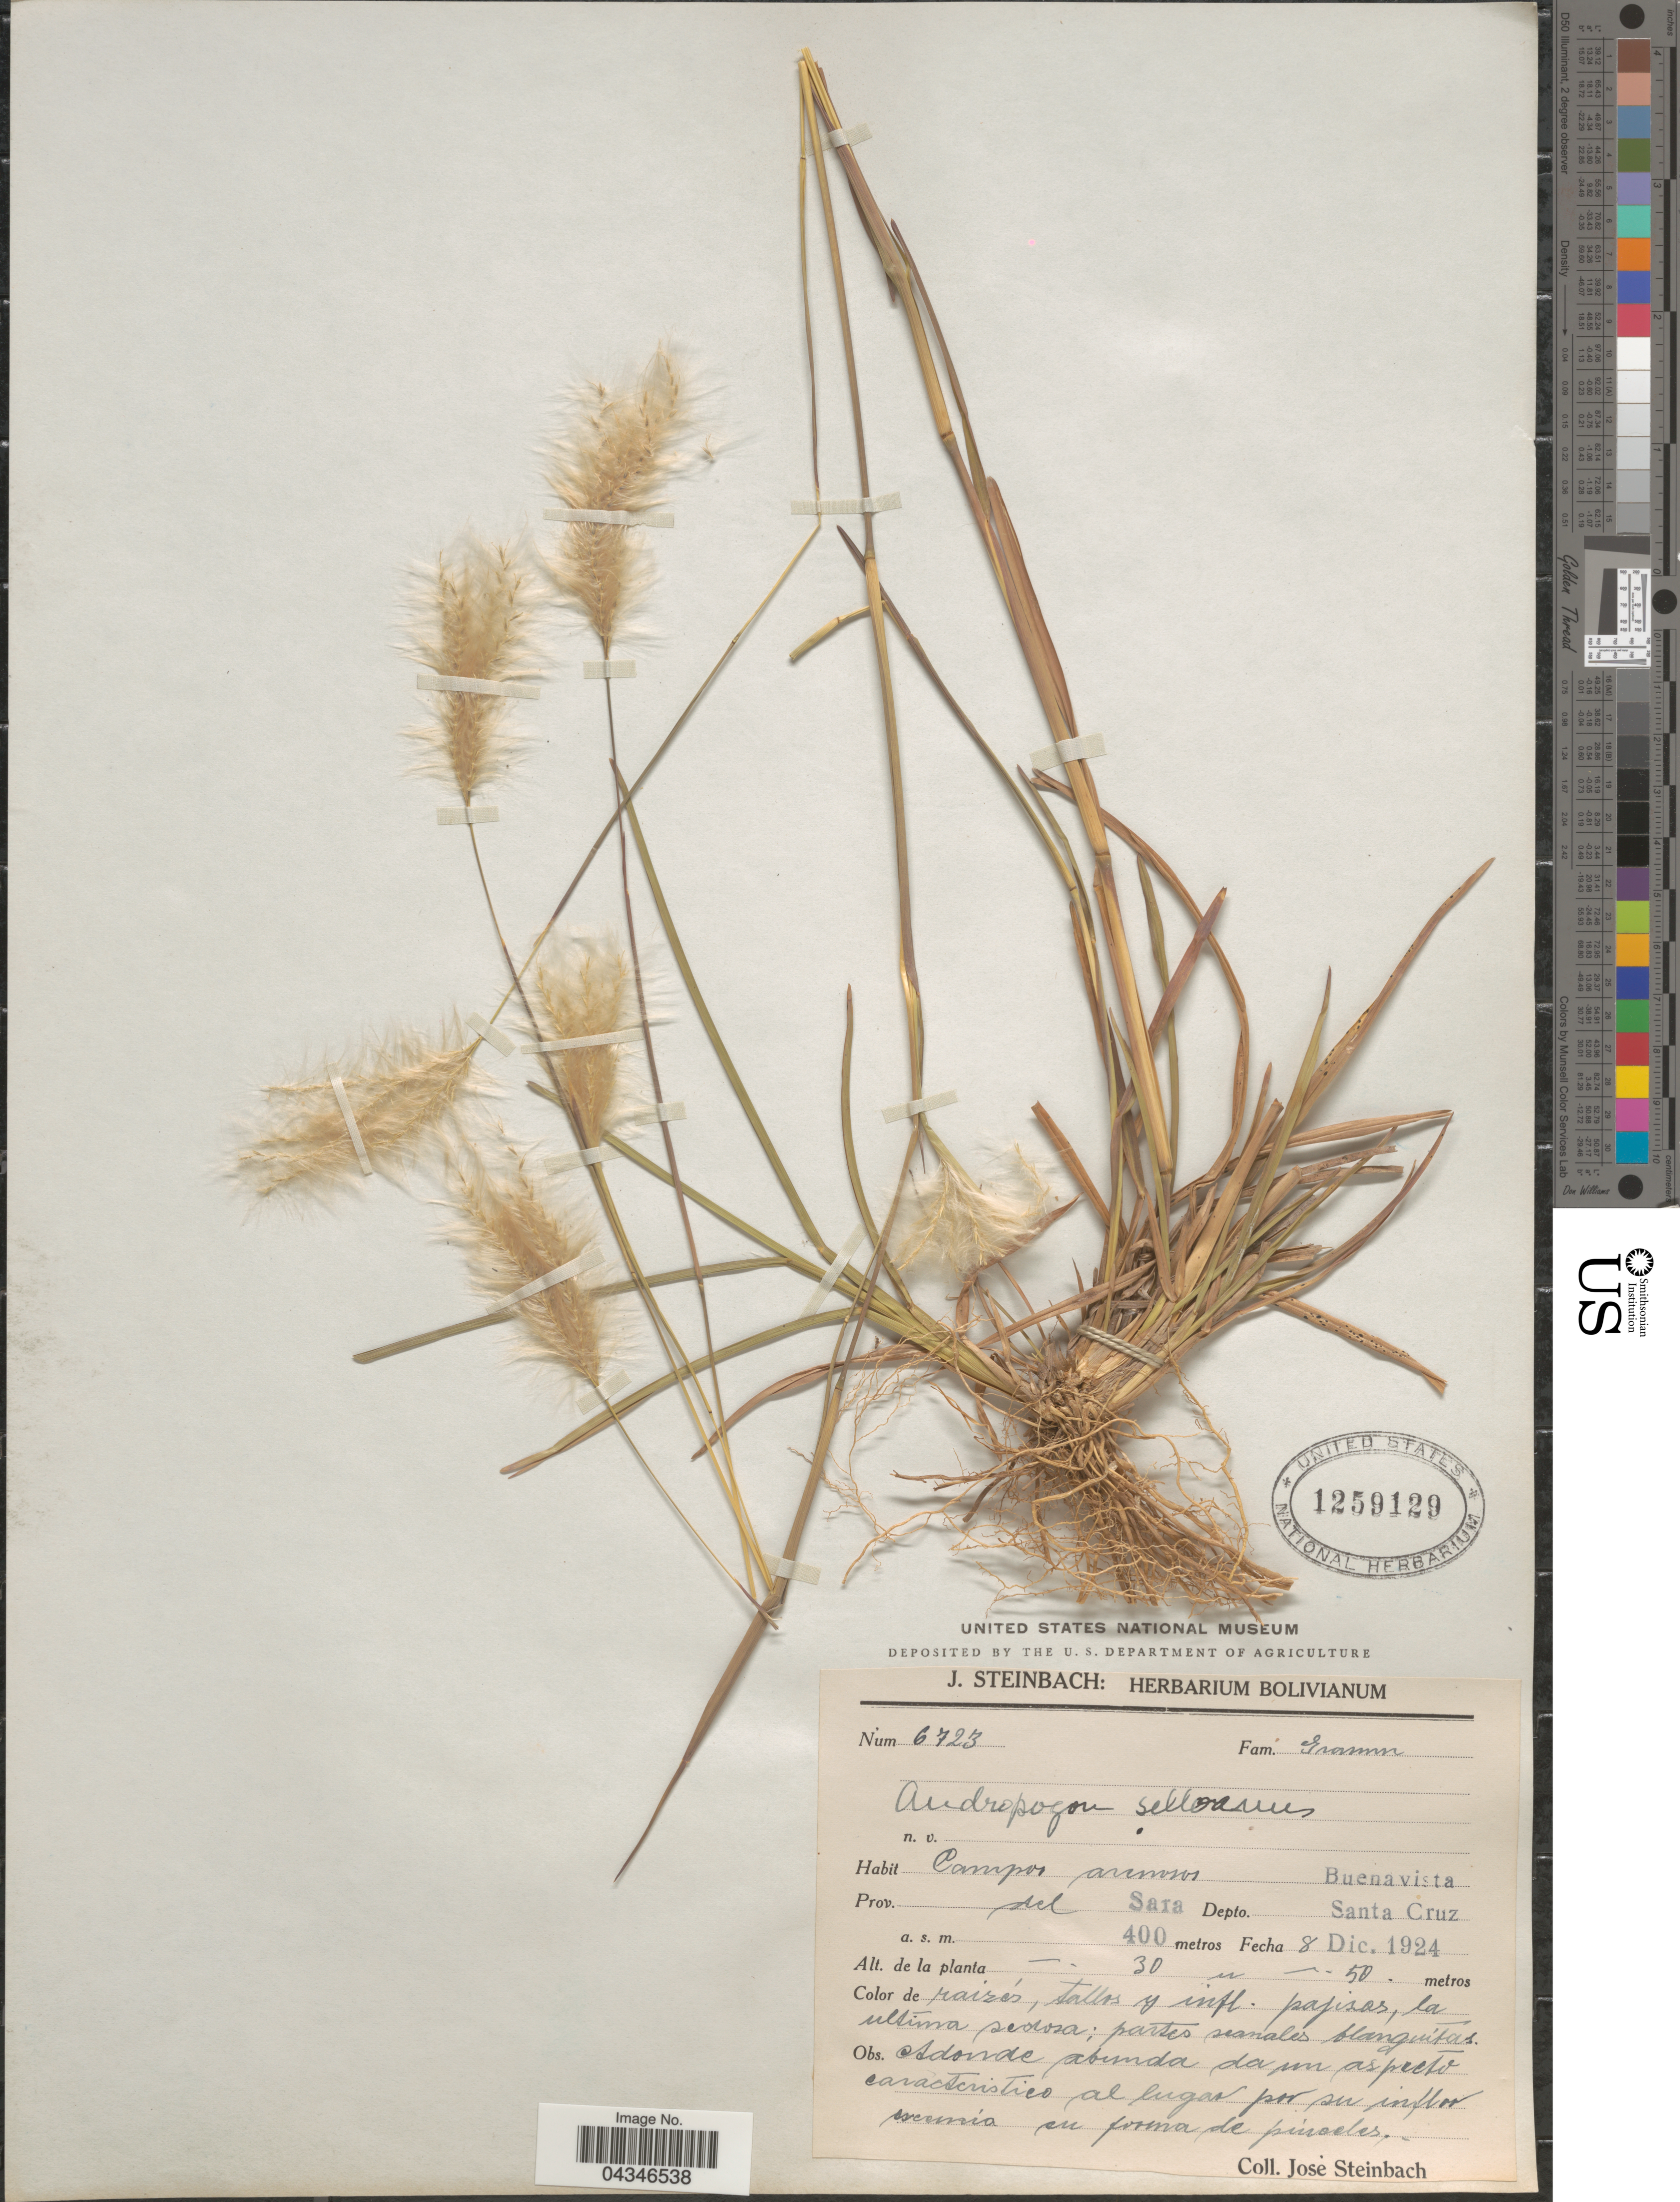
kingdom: Plantae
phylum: Tracheophyta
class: Liliopsida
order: Poales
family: Poaceae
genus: Andropogon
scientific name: Andropogon selloanus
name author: (Hack.) Hack.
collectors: J. Steinbach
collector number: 6723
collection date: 1924-12-08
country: Bolivia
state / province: Santa Cruz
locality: Campos arenosos Buenavista. Prov. del Sara. Depto. Santa Cruz.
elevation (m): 400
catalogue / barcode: US 1259129